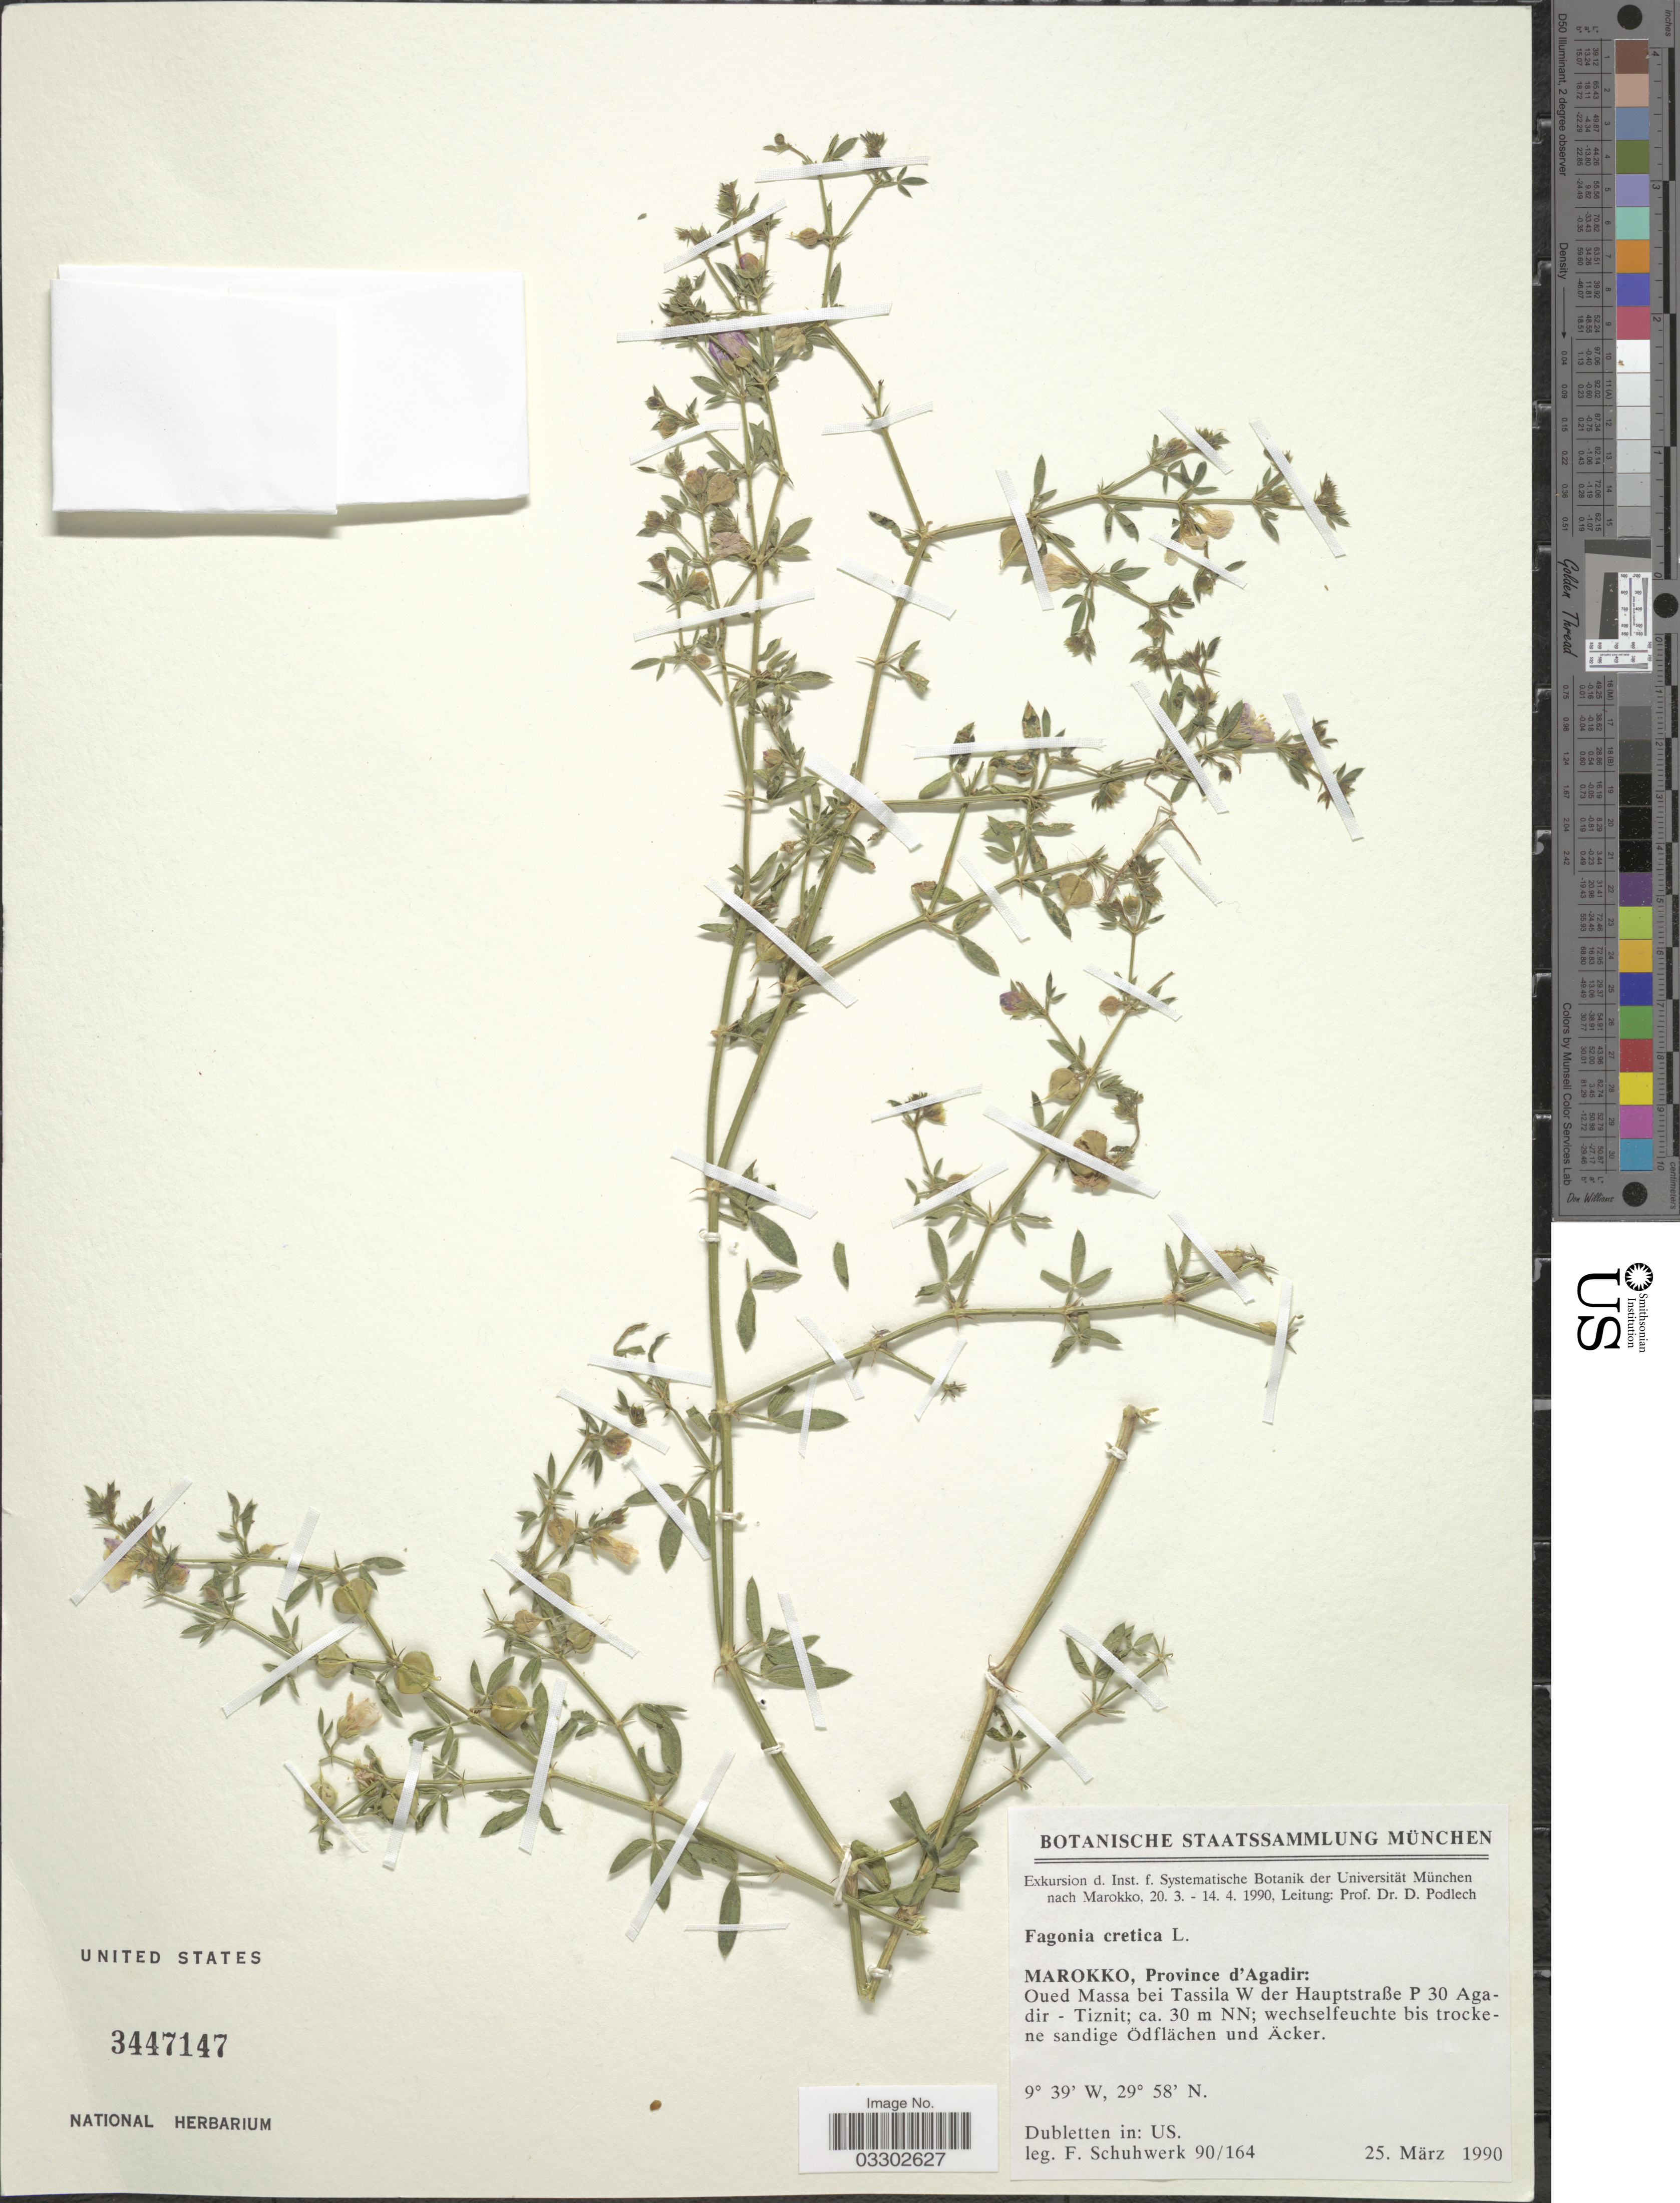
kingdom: Plantae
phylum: Tracheophyta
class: Magnoliopsida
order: Zygophyllales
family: Zygophyllaceae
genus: Fagonia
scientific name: Fagonia cretica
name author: L.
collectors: F. Shuhwerk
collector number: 90/164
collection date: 1990-03-25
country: Morocco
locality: Province d'Agadir: Oued Massa bei Tassila W der Hauptstraße P 30 Agadir - Tiznit; ca. 30 m NN; wechselfeuchte bis trockene sandige Ödflächen und Äcker.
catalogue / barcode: US 3447147